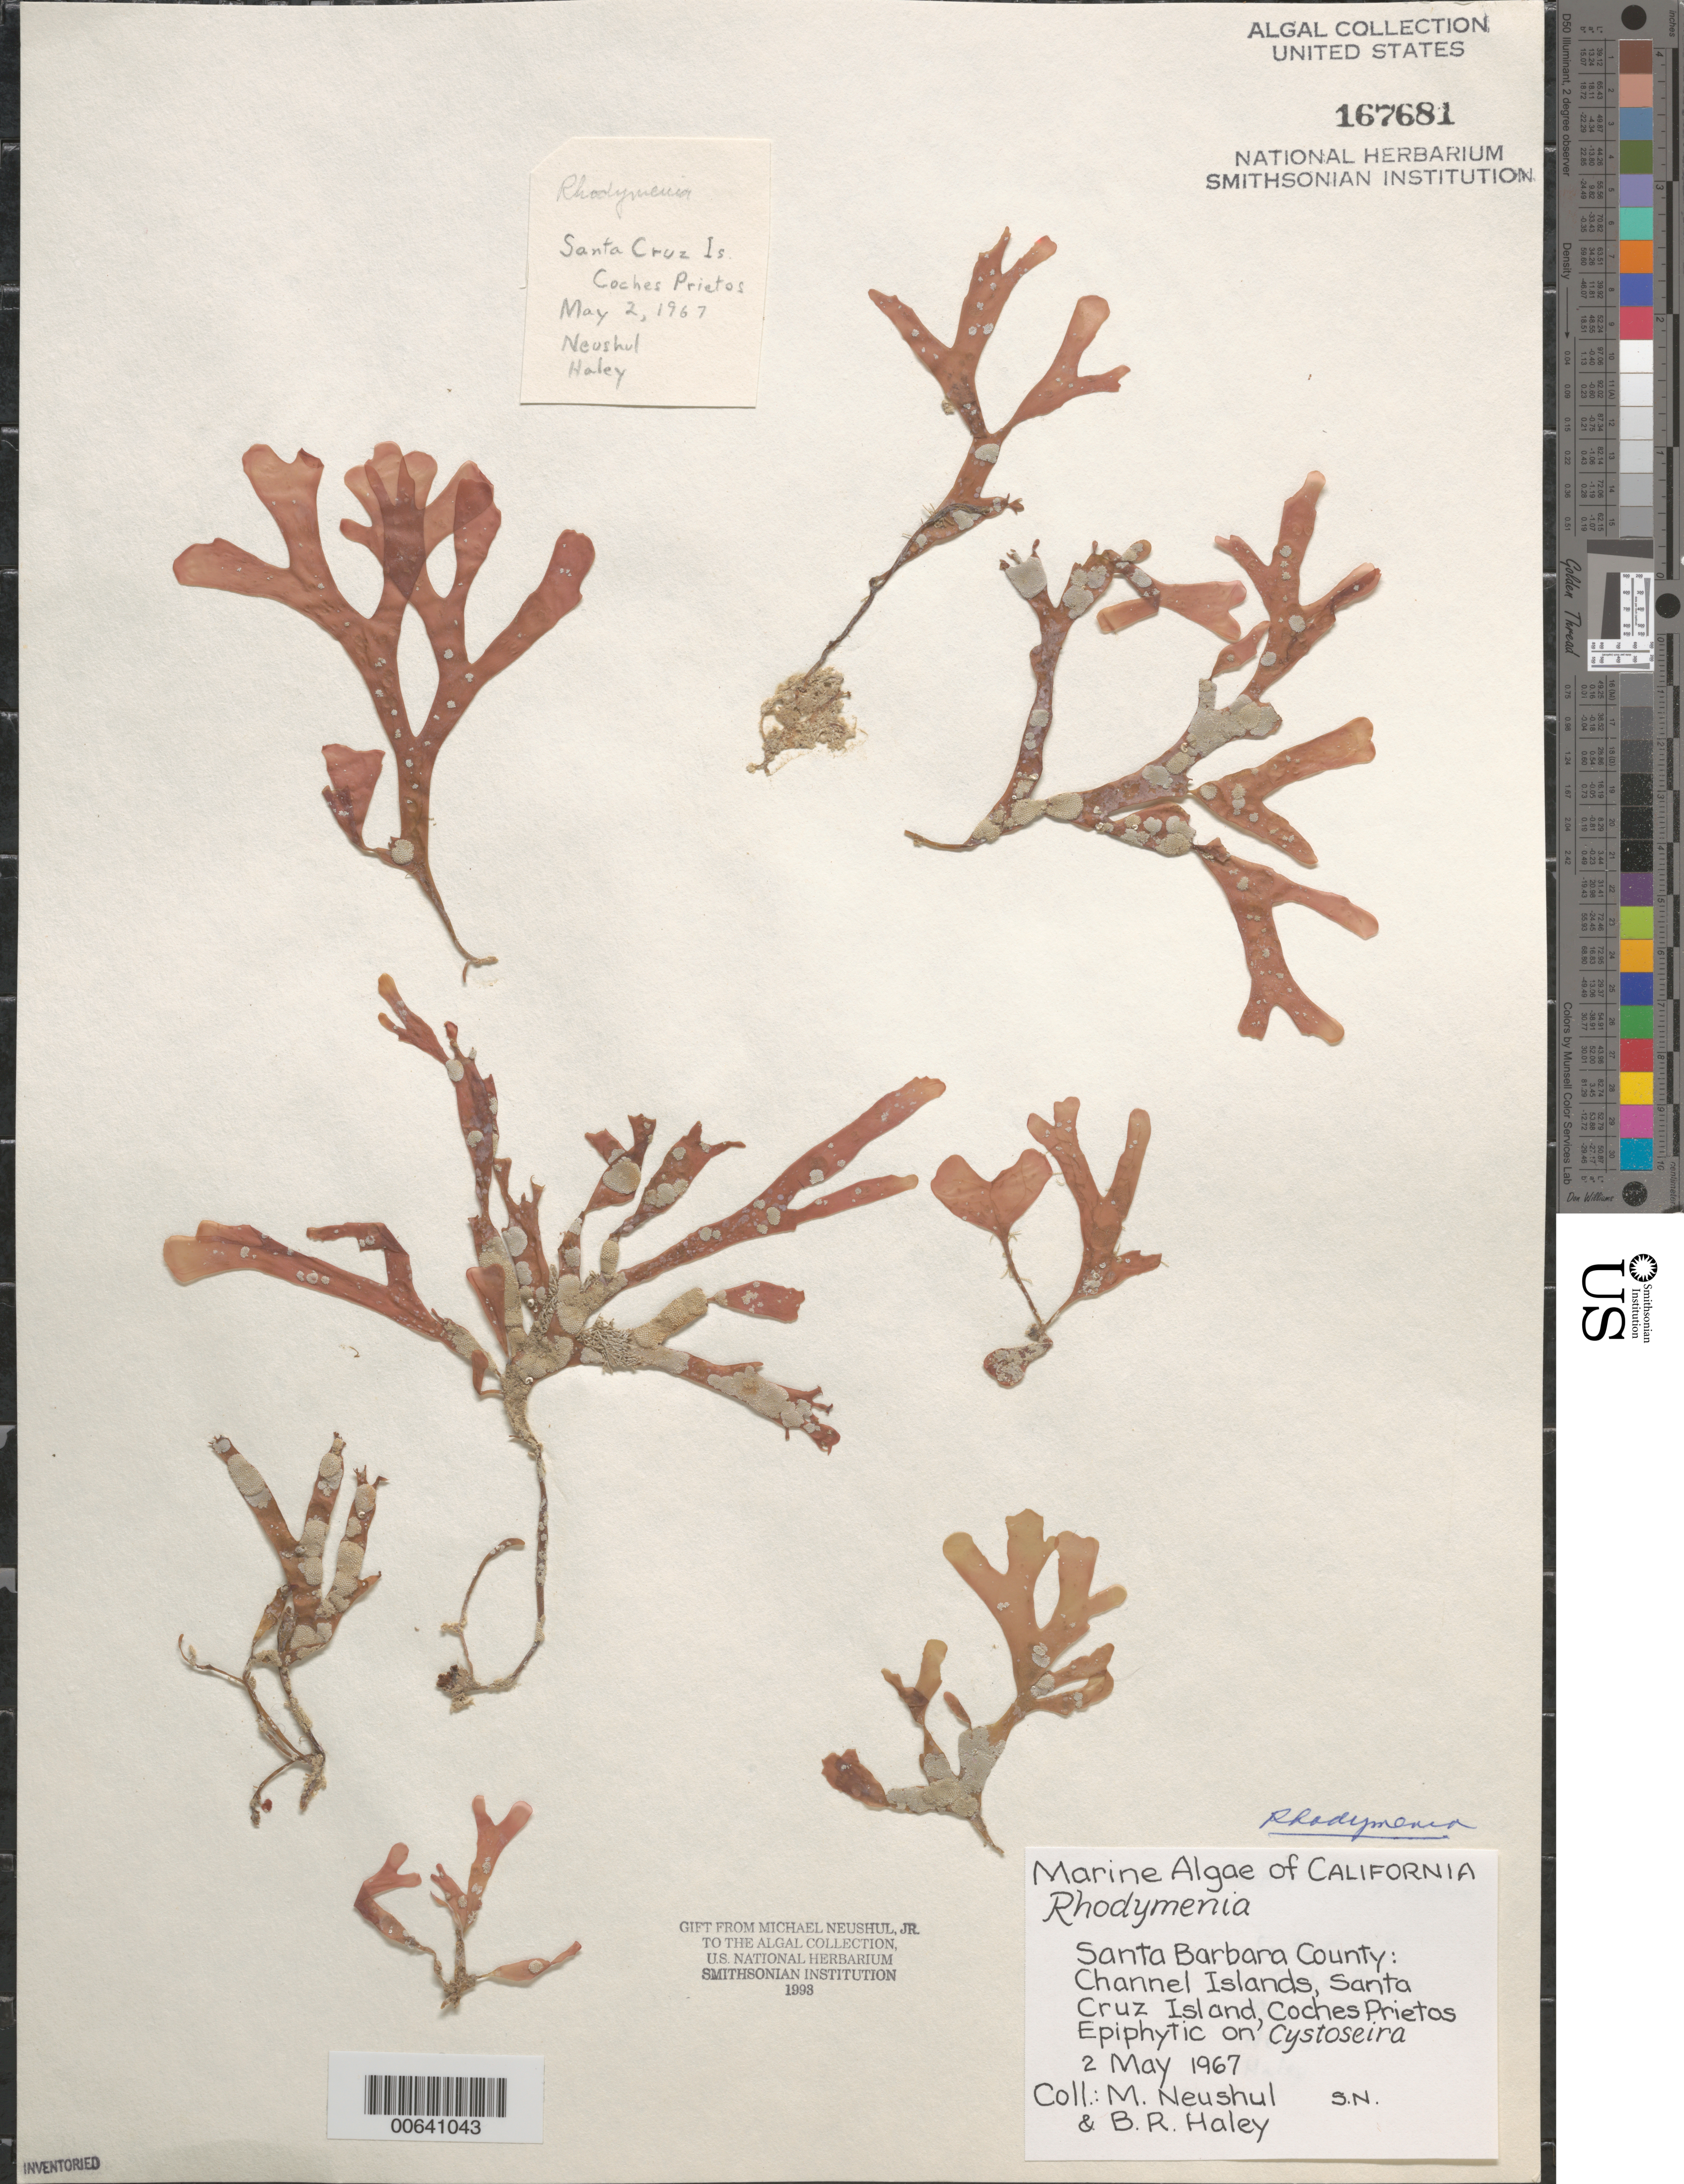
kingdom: Plantae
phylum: Rhodophyta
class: Florideophyceae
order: Rhodymeniales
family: Rhodymeniaceae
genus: Rhodymenia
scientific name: Rhodymenia sp.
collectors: M. Neushul & B. Haley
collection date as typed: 02 May 1967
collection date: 1967-05-02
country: United States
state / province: California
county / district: Santa Barbara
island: Santa Cruz Island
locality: Coches Prietos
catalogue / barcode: US 167681